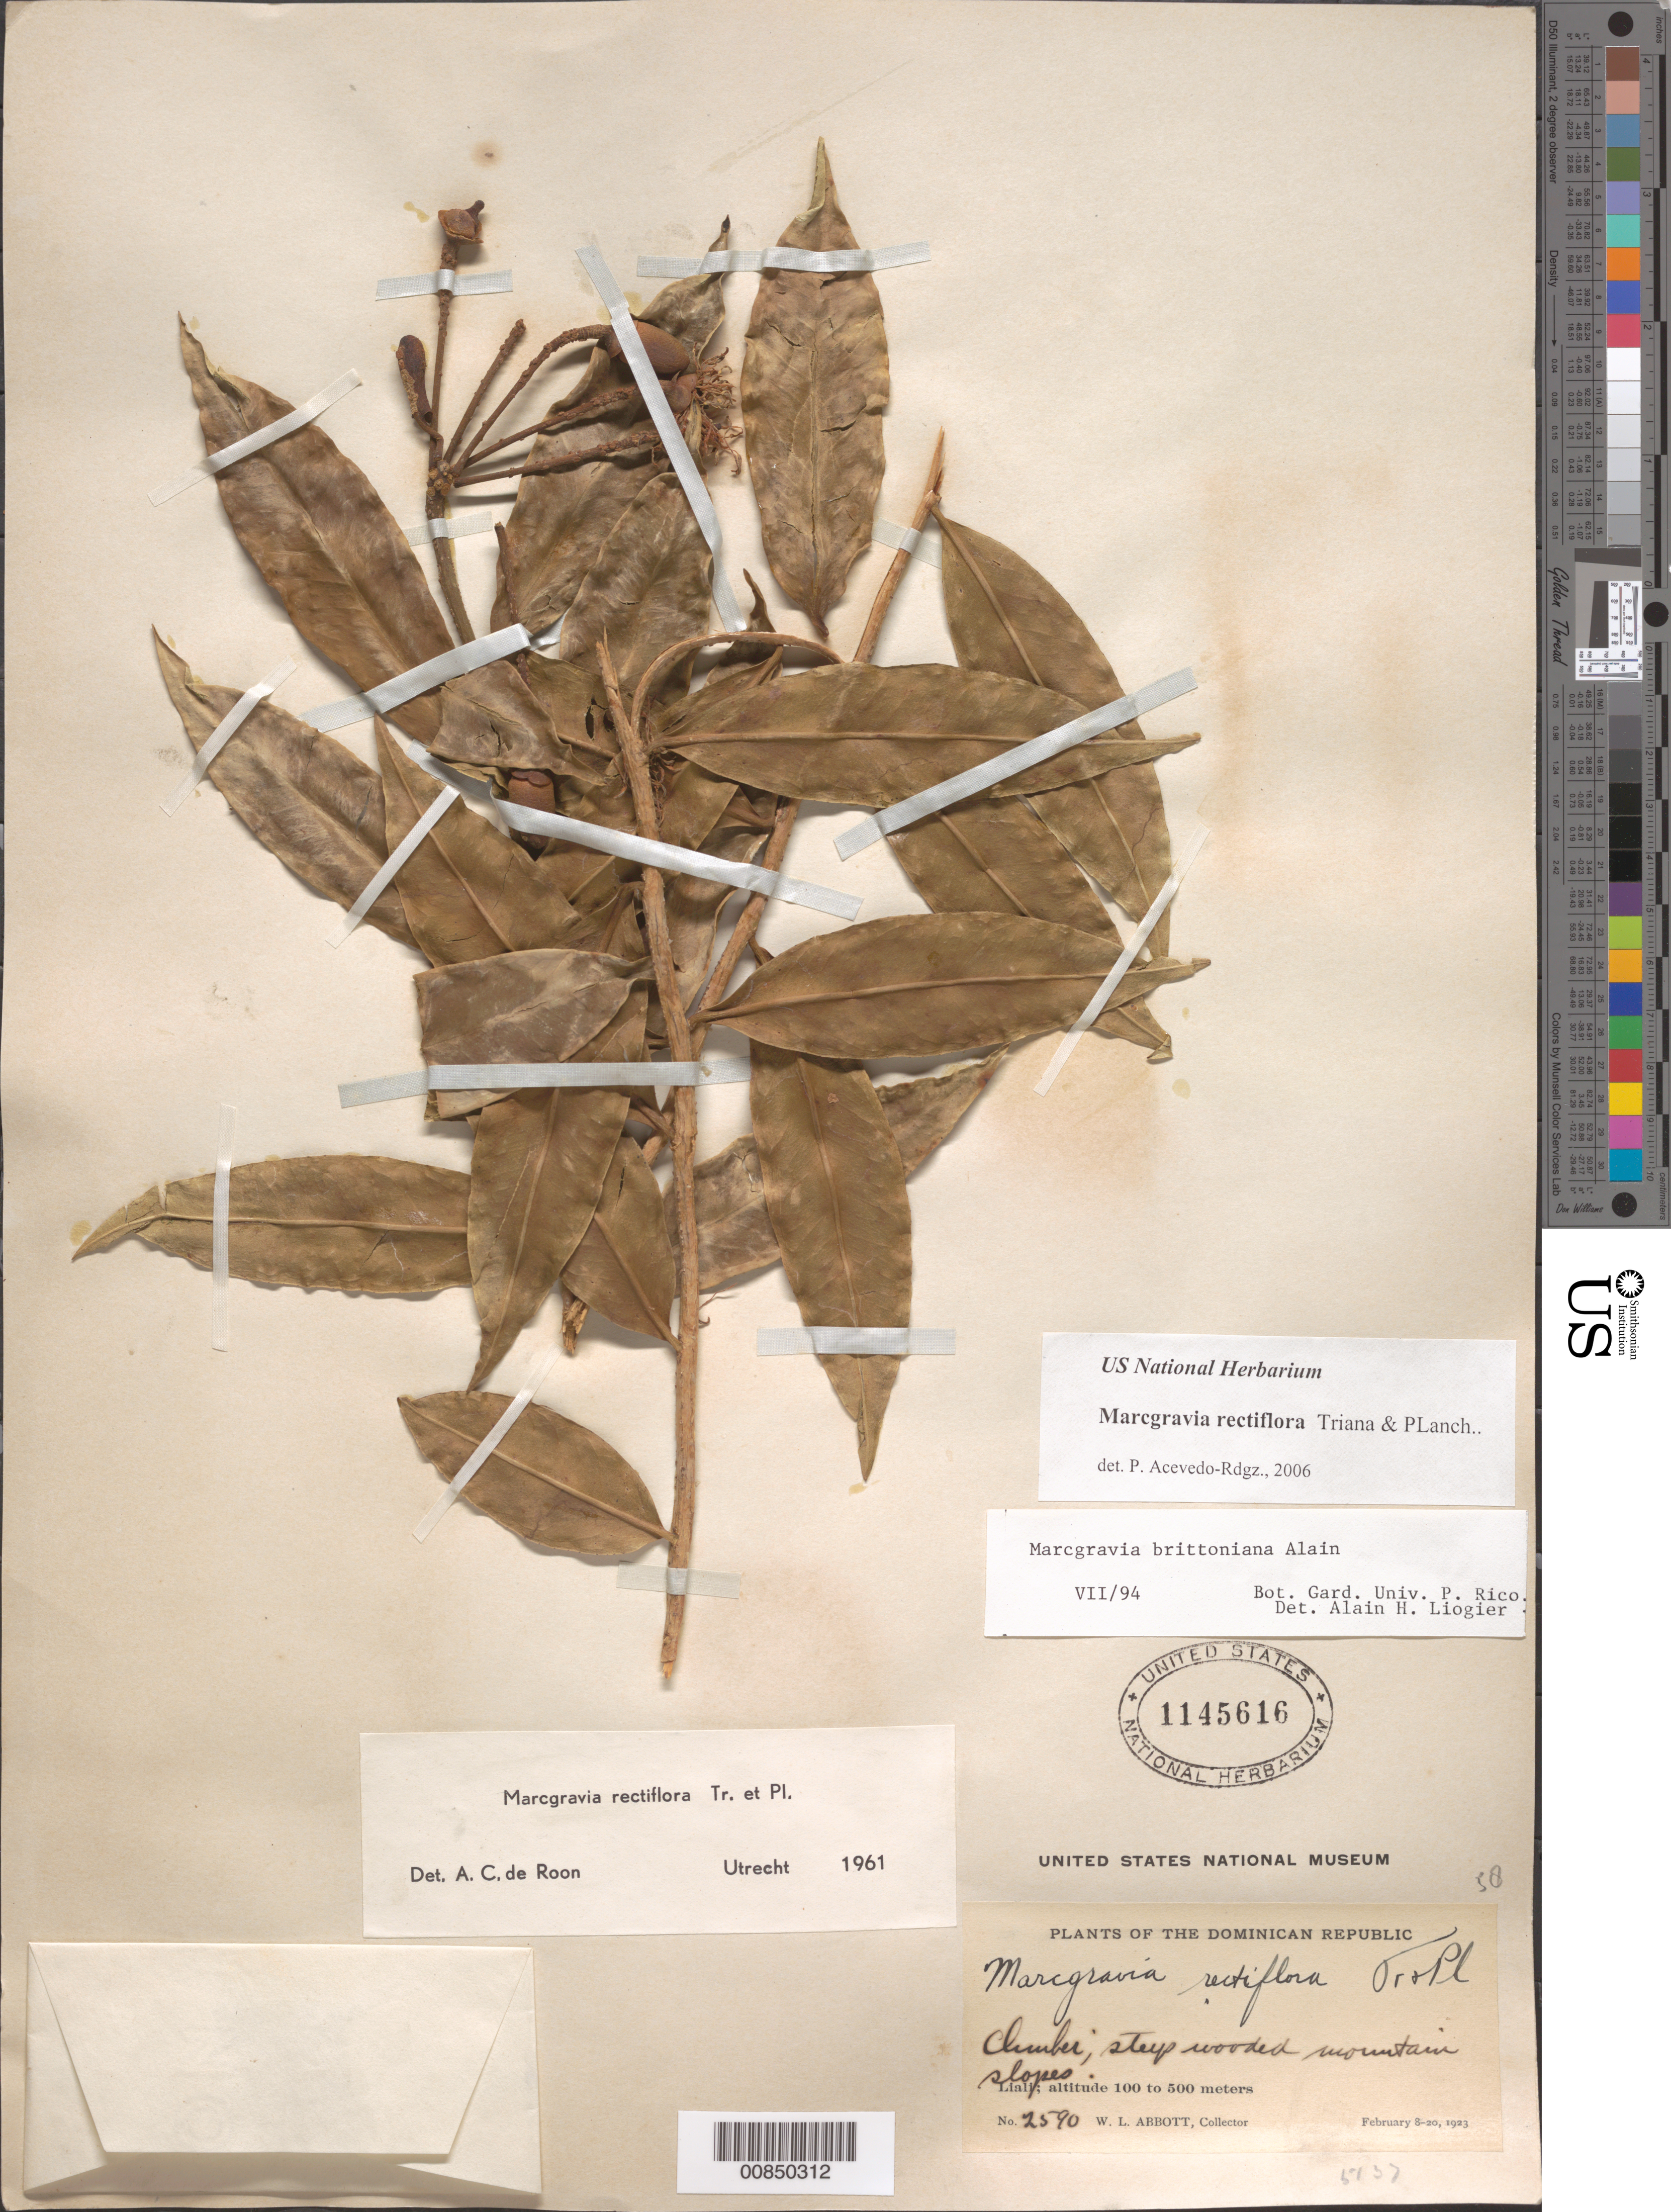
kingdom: Plantae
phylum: Tracheophyta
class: Magnoliopsida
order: Ericales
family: Marcgraviaceae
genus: Marcgravia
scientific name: Marcgravia rectiflora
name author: Triana & Planch.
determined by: Acevedo-Rodríguez, P., (BOT), Smithsonian Institution - National Museum of Natural History (UNITED STATES)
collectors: W. L. Abbott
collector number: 2590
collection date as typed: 08 Feb 1923 to 20 Feb 1923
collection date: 1923-02-08/1923-02-20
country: Dominican Republic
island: Hispaniola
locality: Liali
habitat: Steep wooded mountain slopes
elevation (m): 100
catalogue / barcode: US 1145616